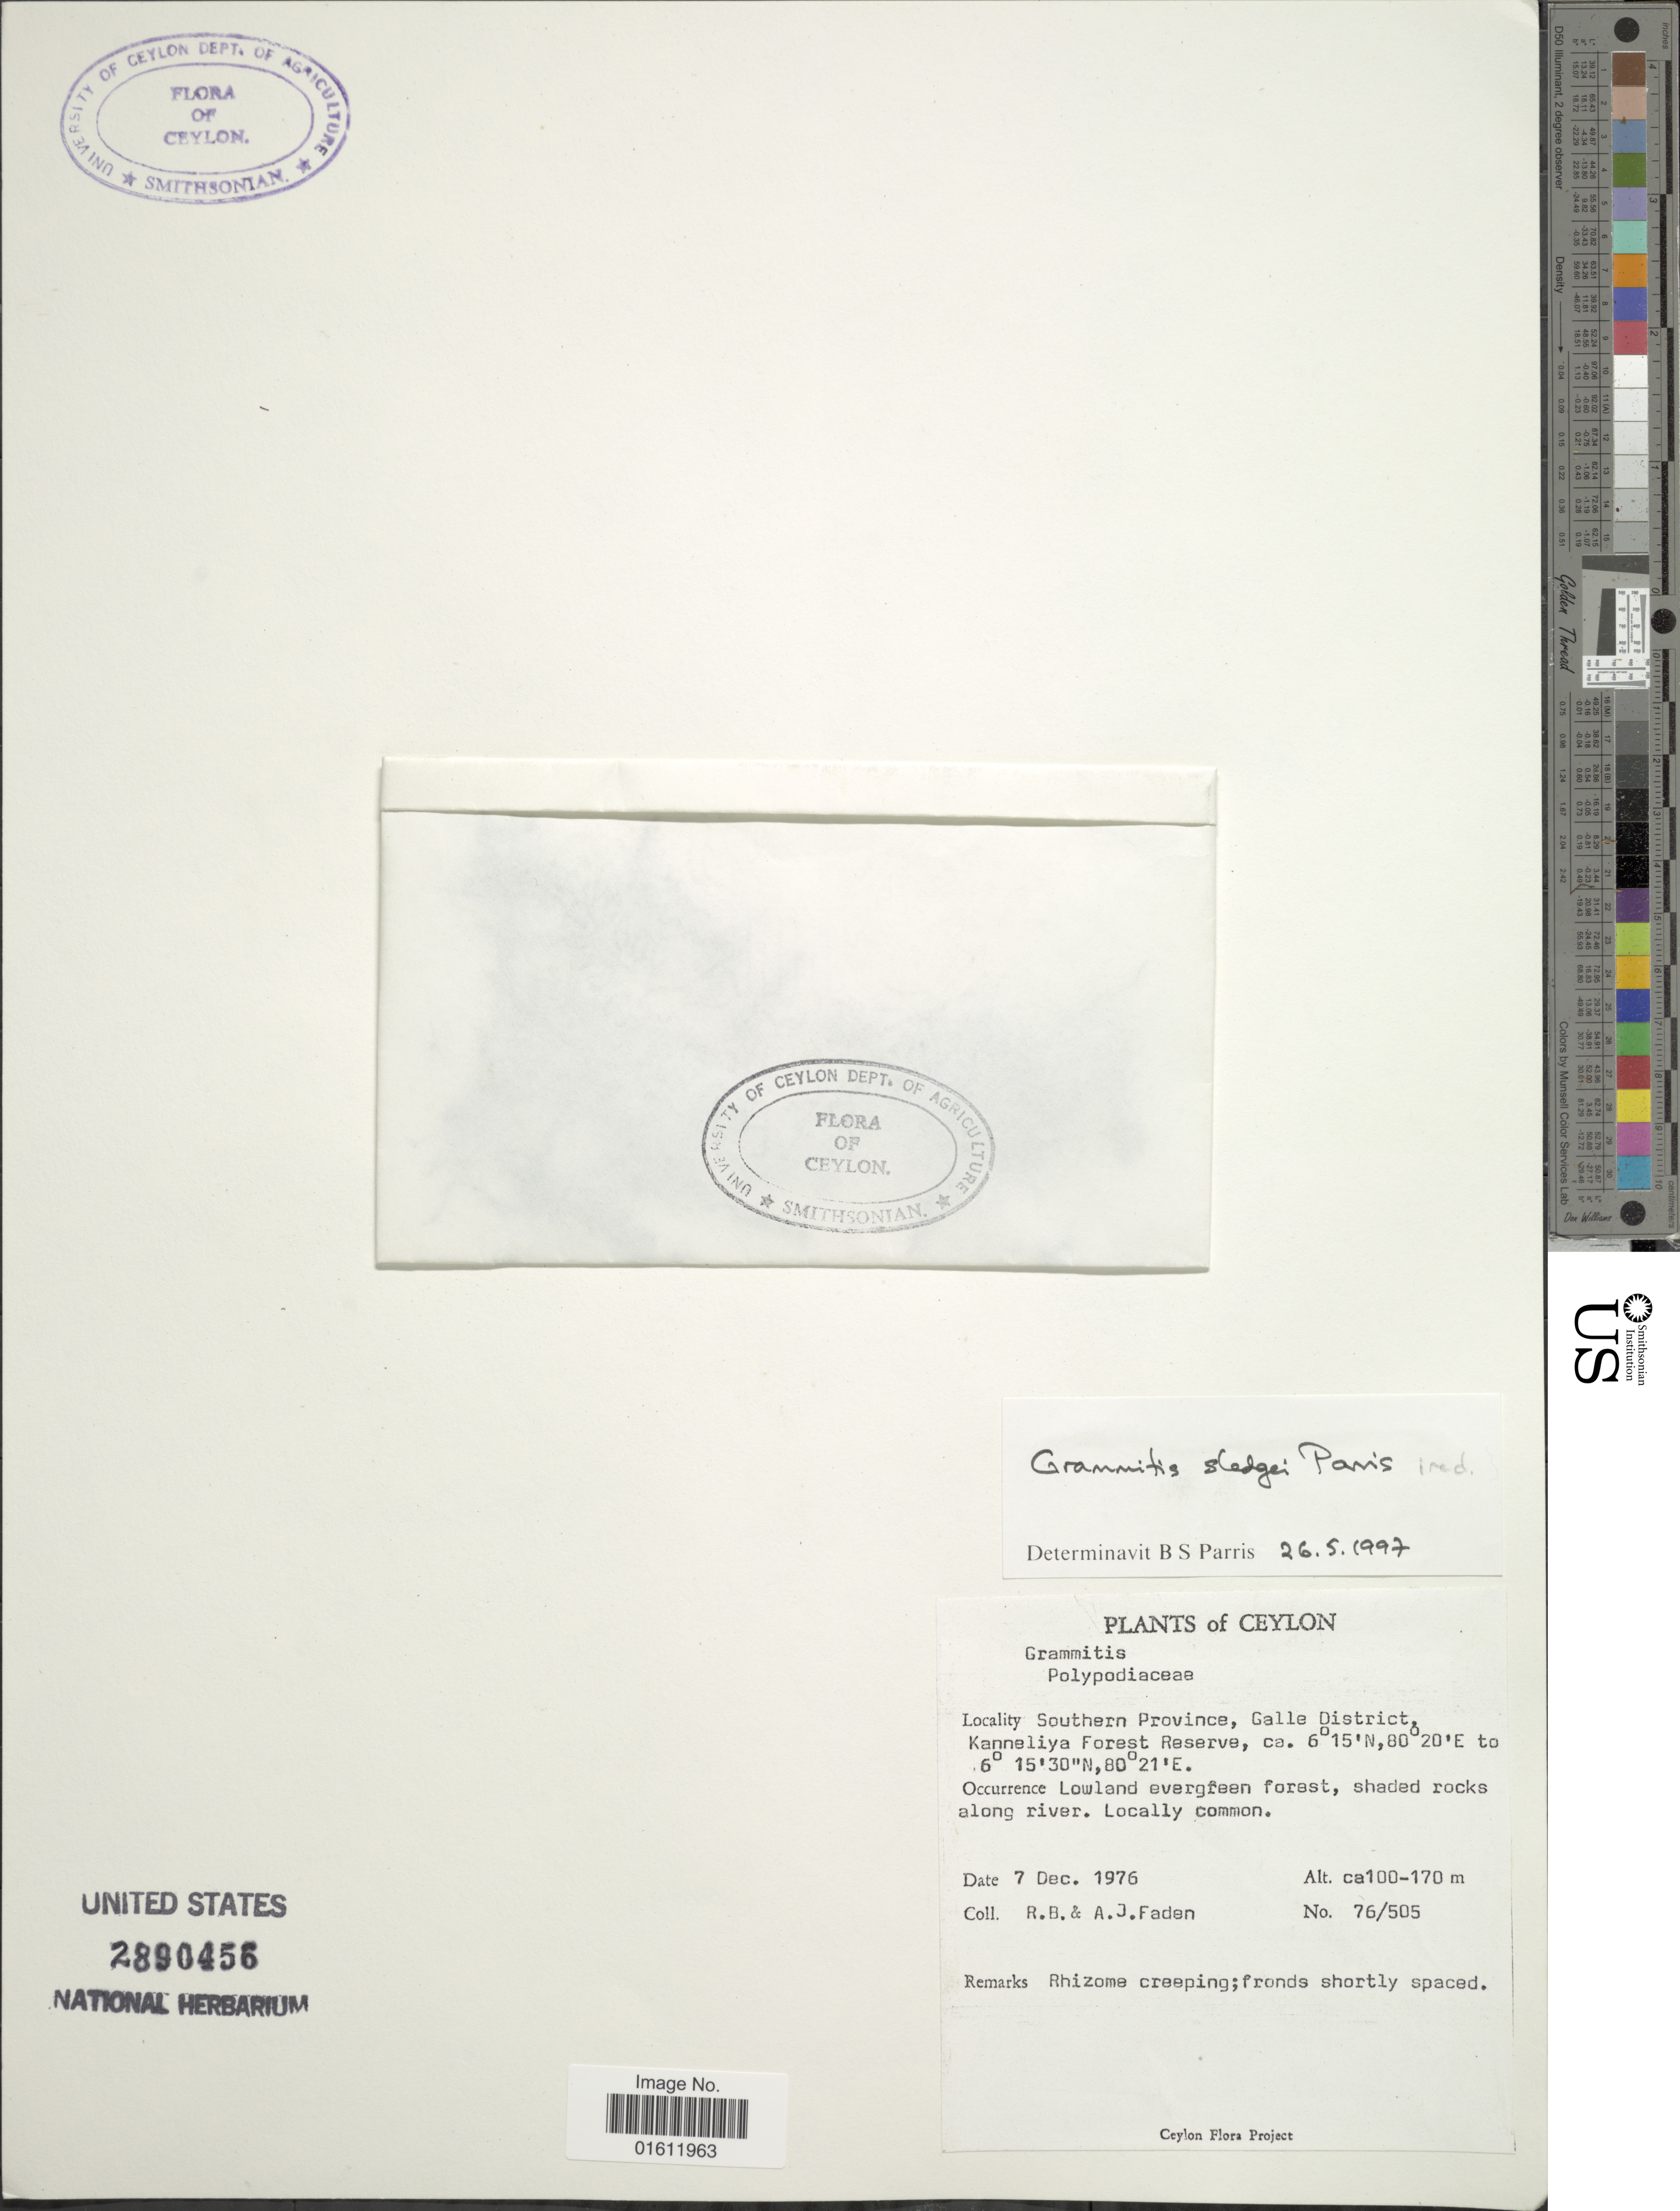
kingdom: Plantae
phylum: Tracheophyta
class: Polypodiopsida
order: Polypodiales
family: Polypodiaceae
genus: Oreogrammitis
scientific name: Oreogrammitis sledgei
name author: (Parris) Parris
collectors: R. B. Faden & A. J. Faden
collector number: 76/505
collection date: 1976-12-07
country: Sri Lanka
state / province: Southern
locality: Ceylon, Galle District, kanneliya Forest Reserve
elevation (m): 100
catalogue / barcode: US 2890456